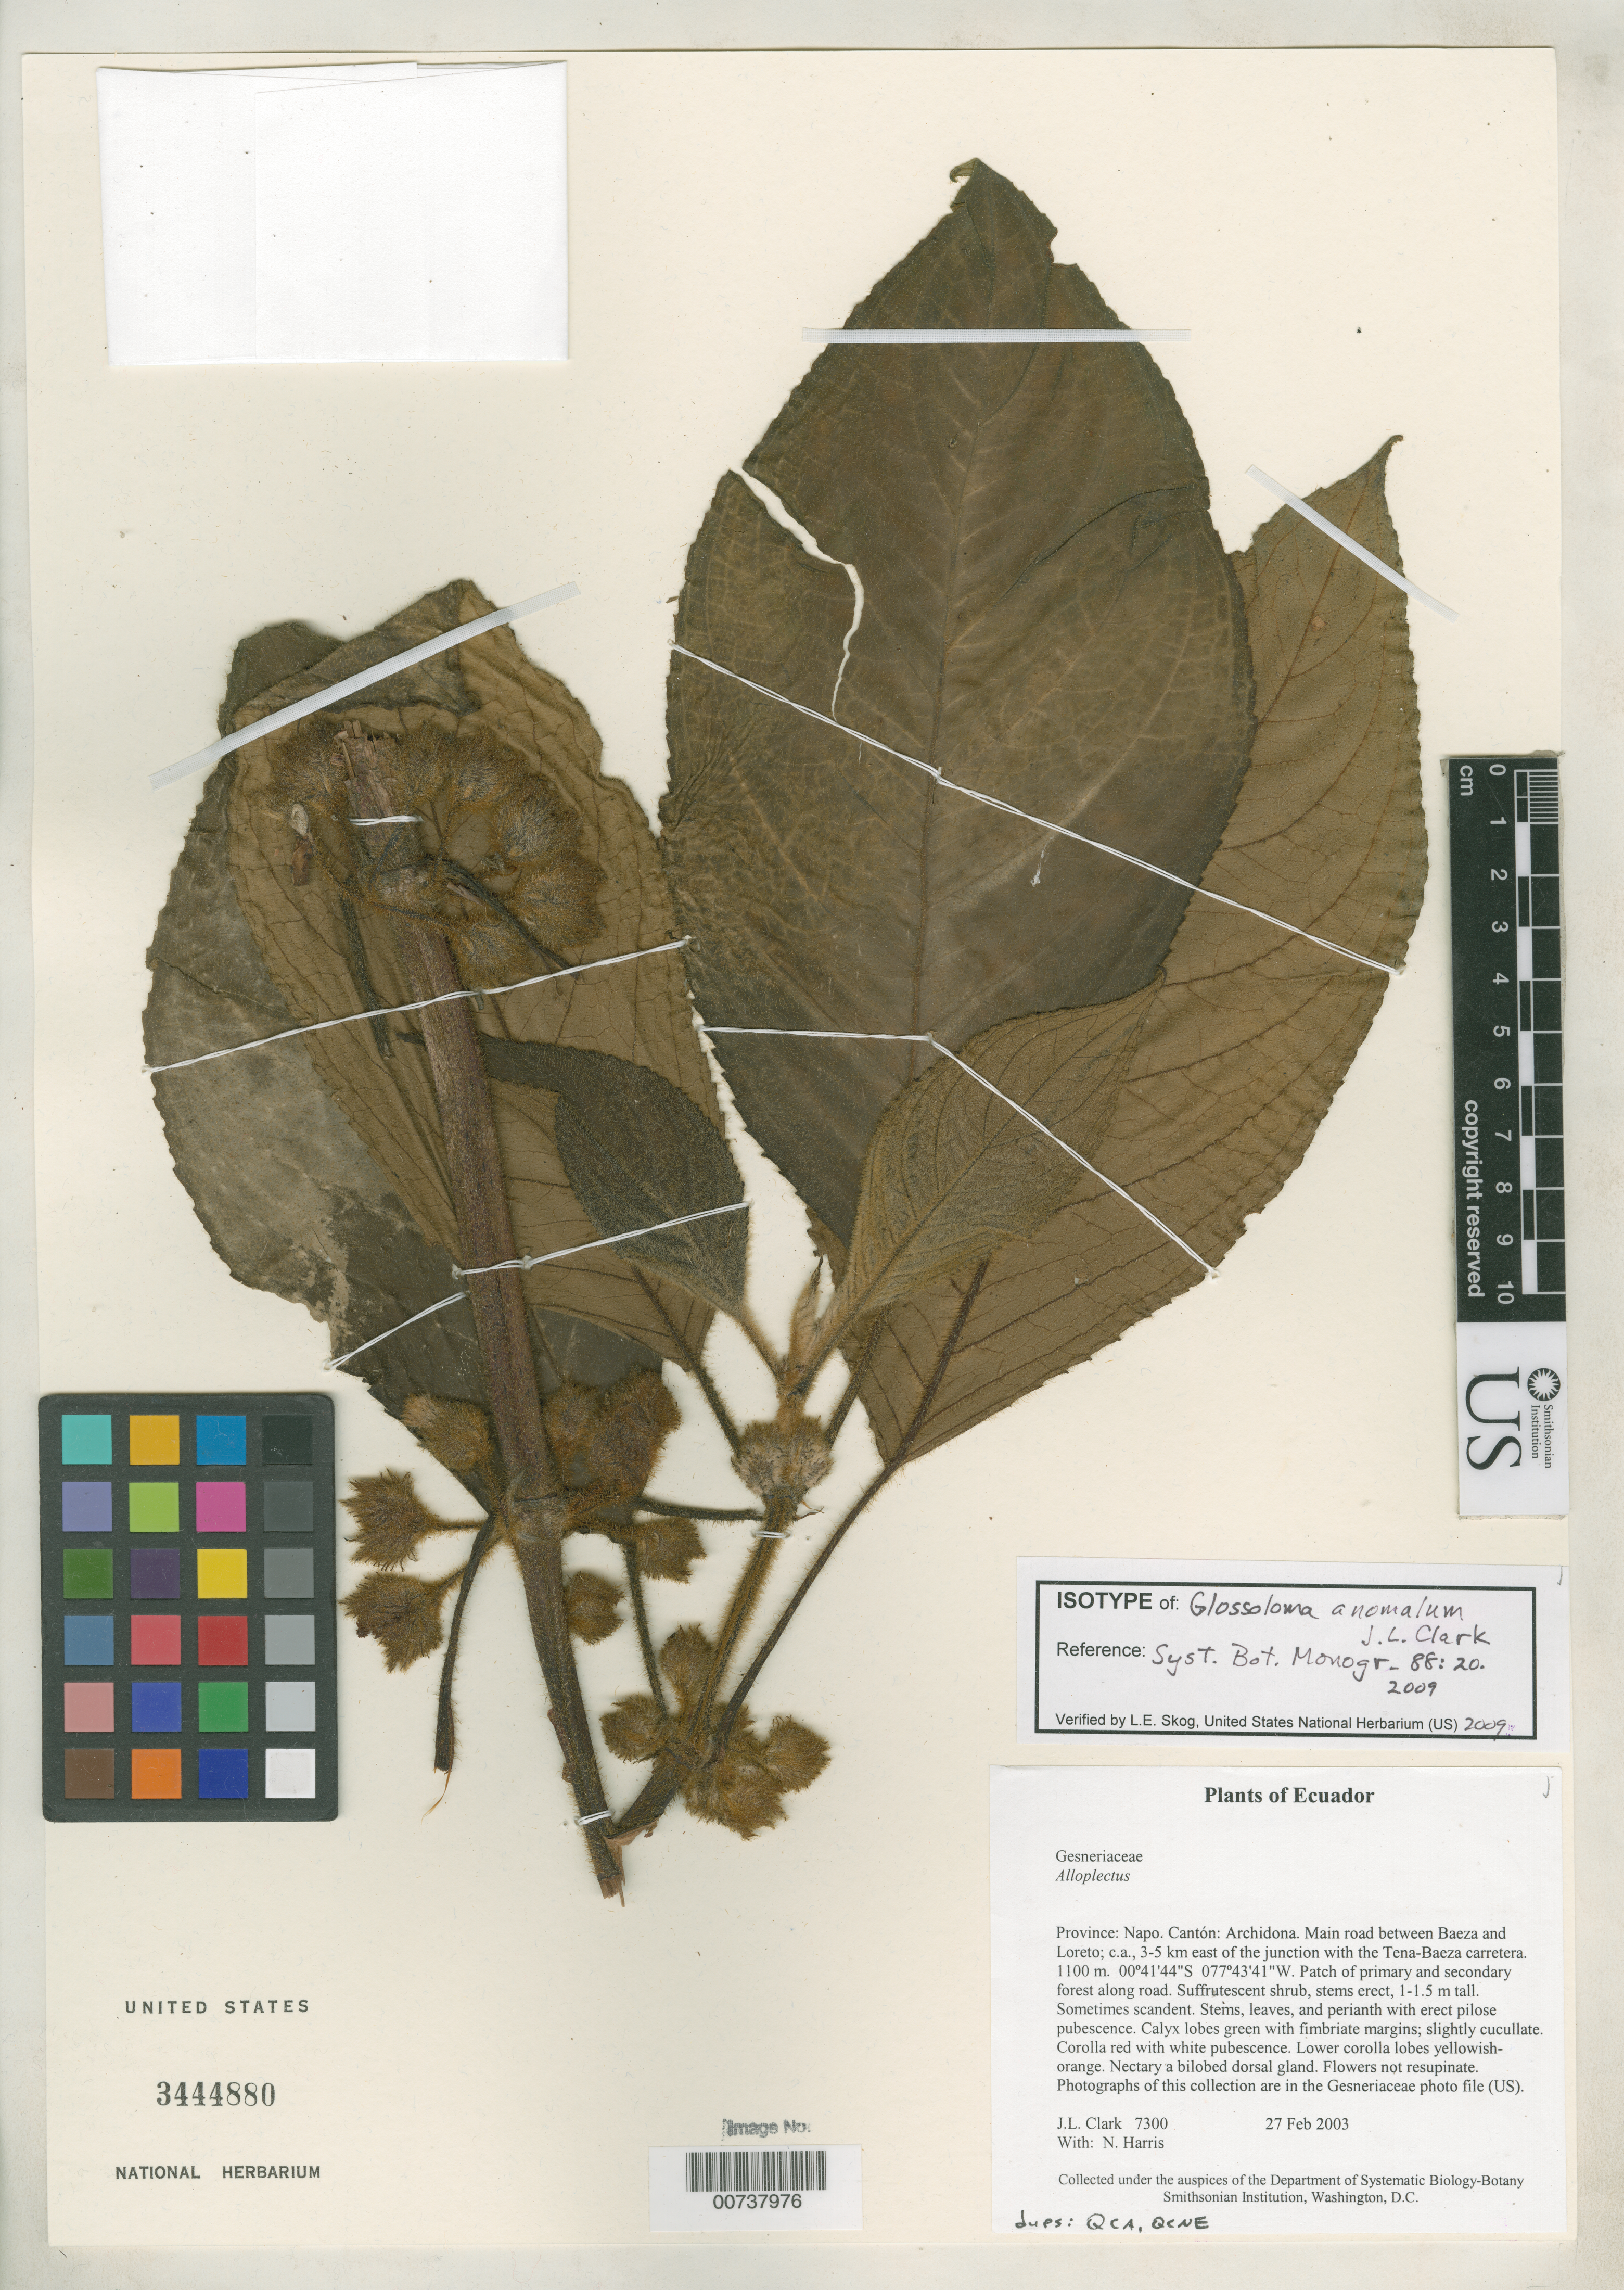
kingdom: Plantae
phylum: Tracheophyta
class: Magnoliopsida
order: Lamiales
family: Gesneriaceae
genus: Glossoloma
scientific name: Glossoloma anomalum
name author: J.L. Clark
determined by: Skog, Laurence E.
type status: Isotype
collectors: J. L. Clark & N. Harris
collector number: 7300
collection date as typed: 27 Feb 2003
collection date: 2003-02-27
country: Ecuador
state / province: Napo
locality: Province: Napo. Cantón: Archidona. Main road between Baeza and Loreto; ca. 3-5 km east of the junction with the Tena-Baeza carretera.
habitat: Patch of primary and secondary forest along road.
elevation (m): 1100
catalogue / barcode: US 3444880